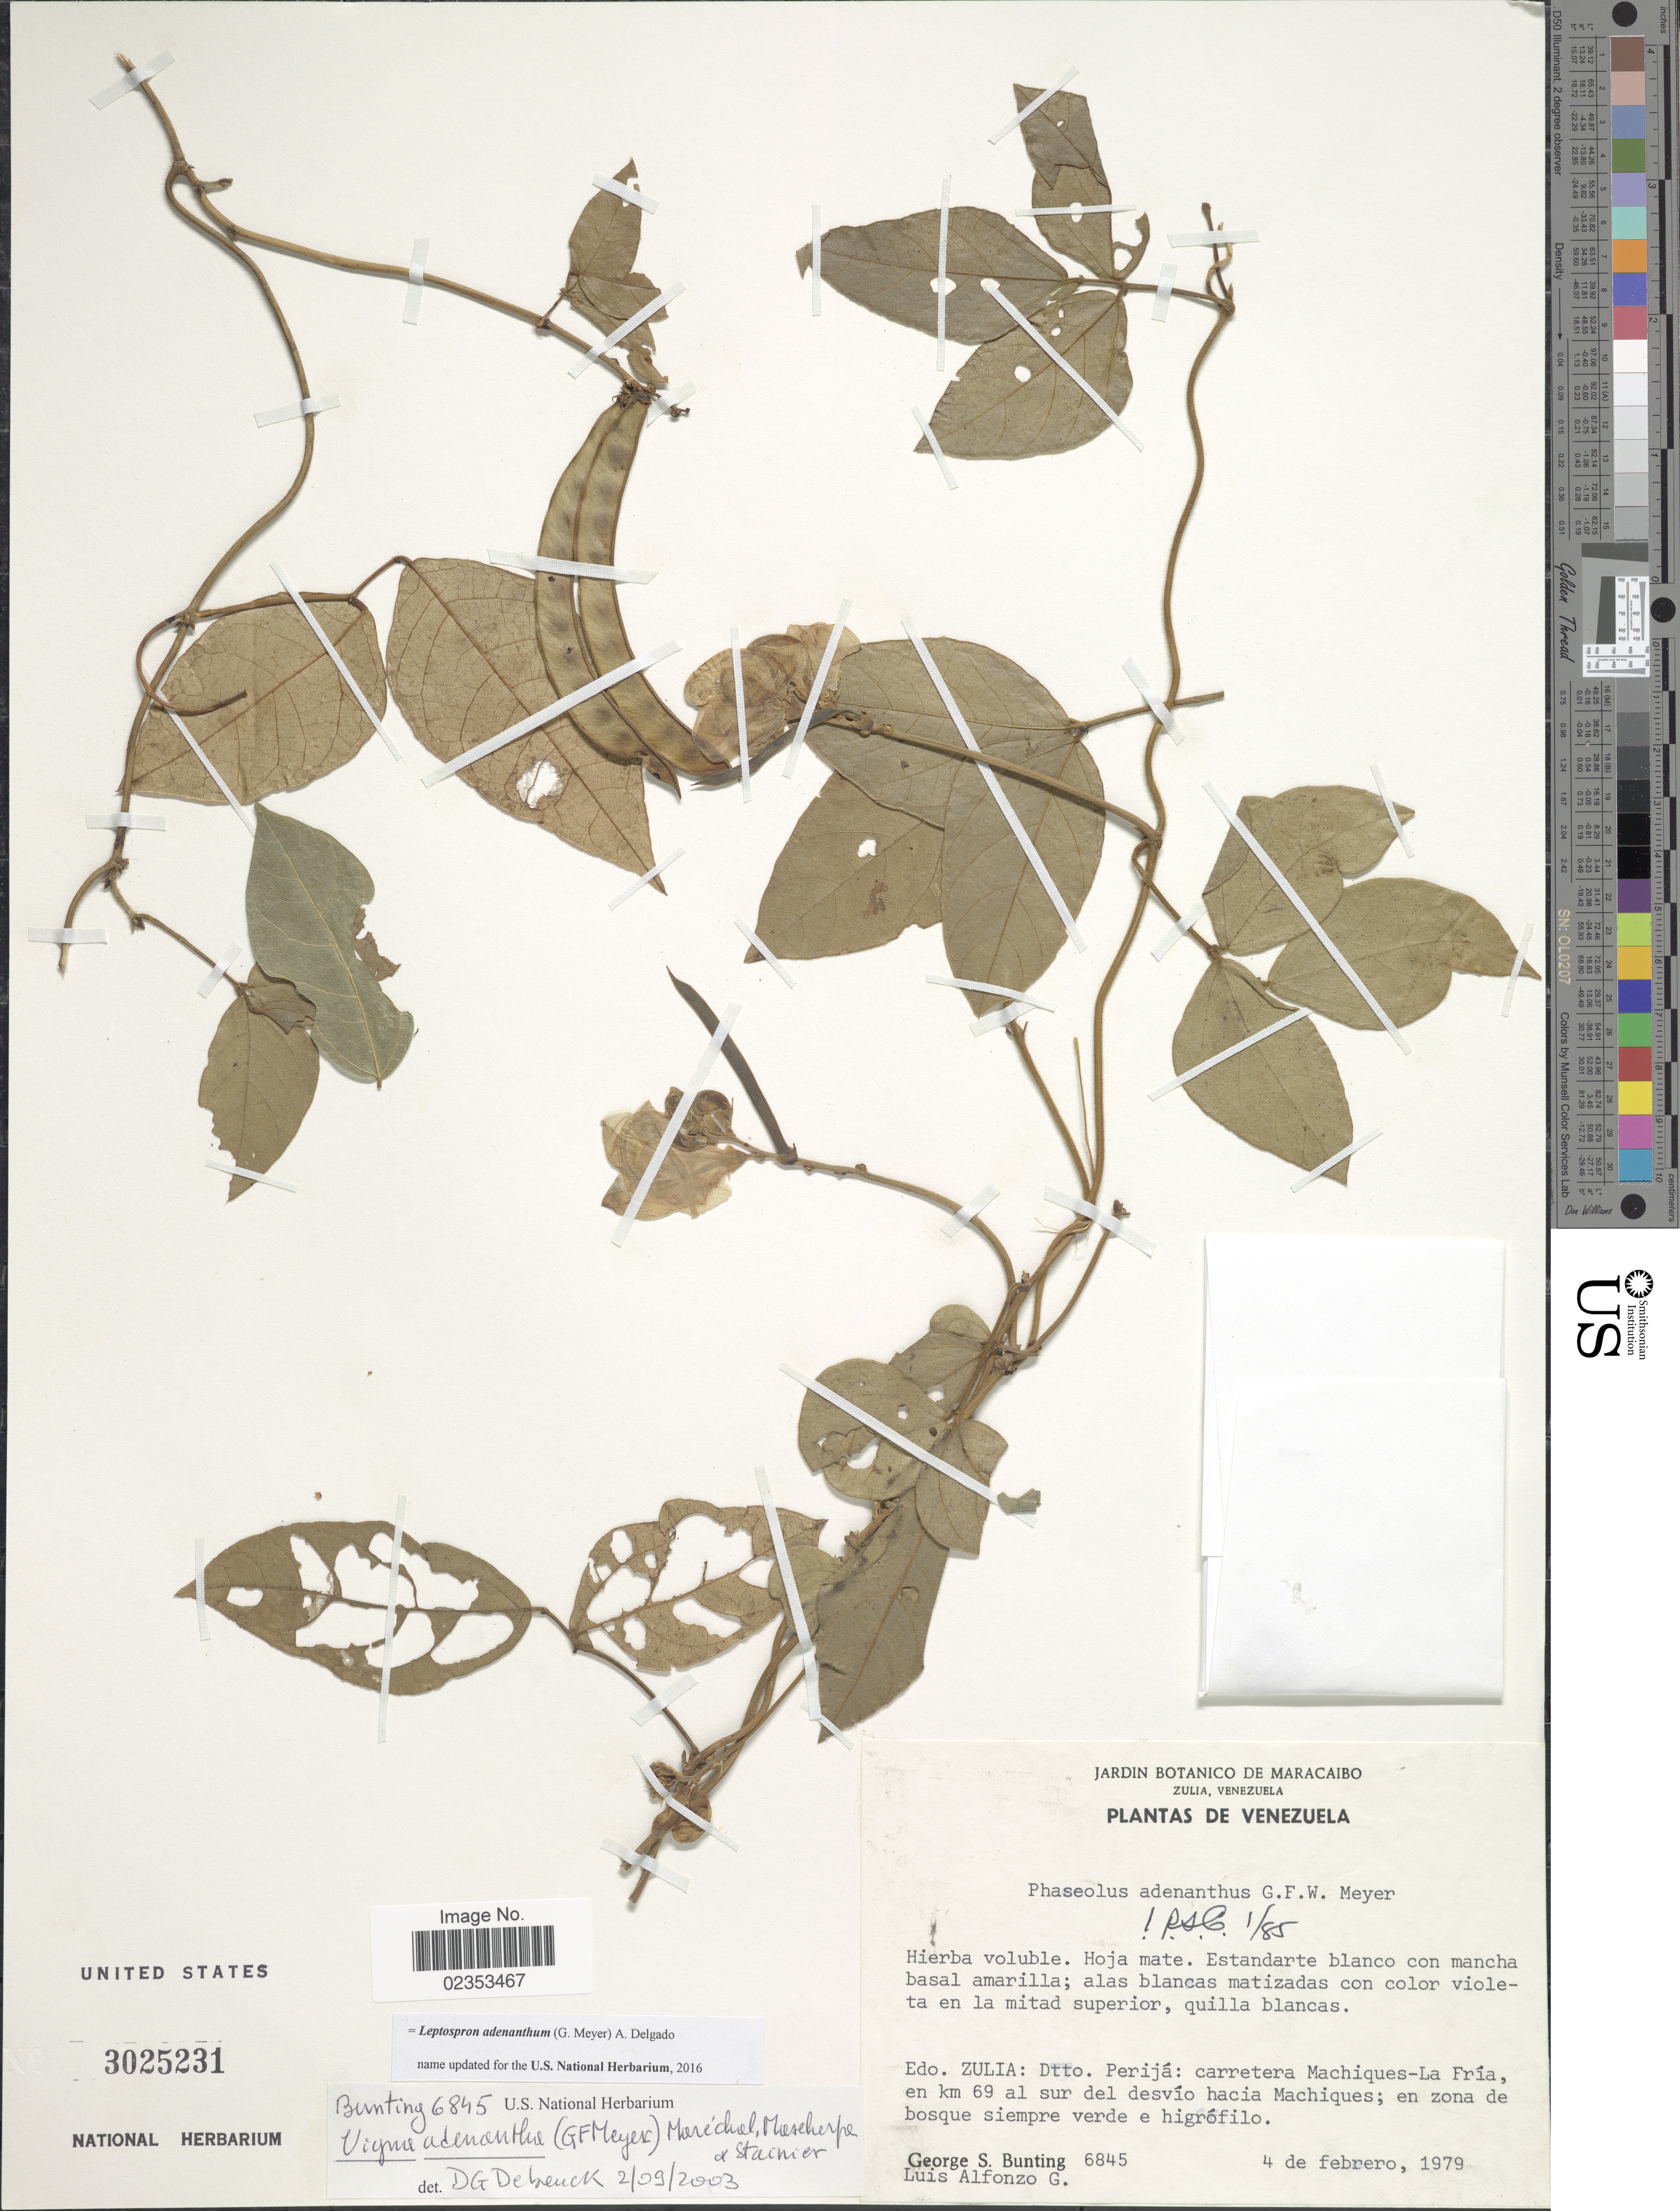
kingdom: Plantae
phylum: Tracheophyta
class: Magnoliopsida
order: Fabales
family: Fabaceae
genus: Leptospron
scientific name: Leptospron adenanthum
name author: (G. Mey.) A. Delgado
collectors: G. S. Bunting & L. Alfonzo G.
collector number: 6845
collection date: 1979-02-04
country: Venezuela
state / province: Zulia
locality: Edo. Zulia: Dtto. Perija: carretera Machiques-La Fria, en km 69 al sur del desvio hacia Machiques.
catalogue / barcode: US 3025231